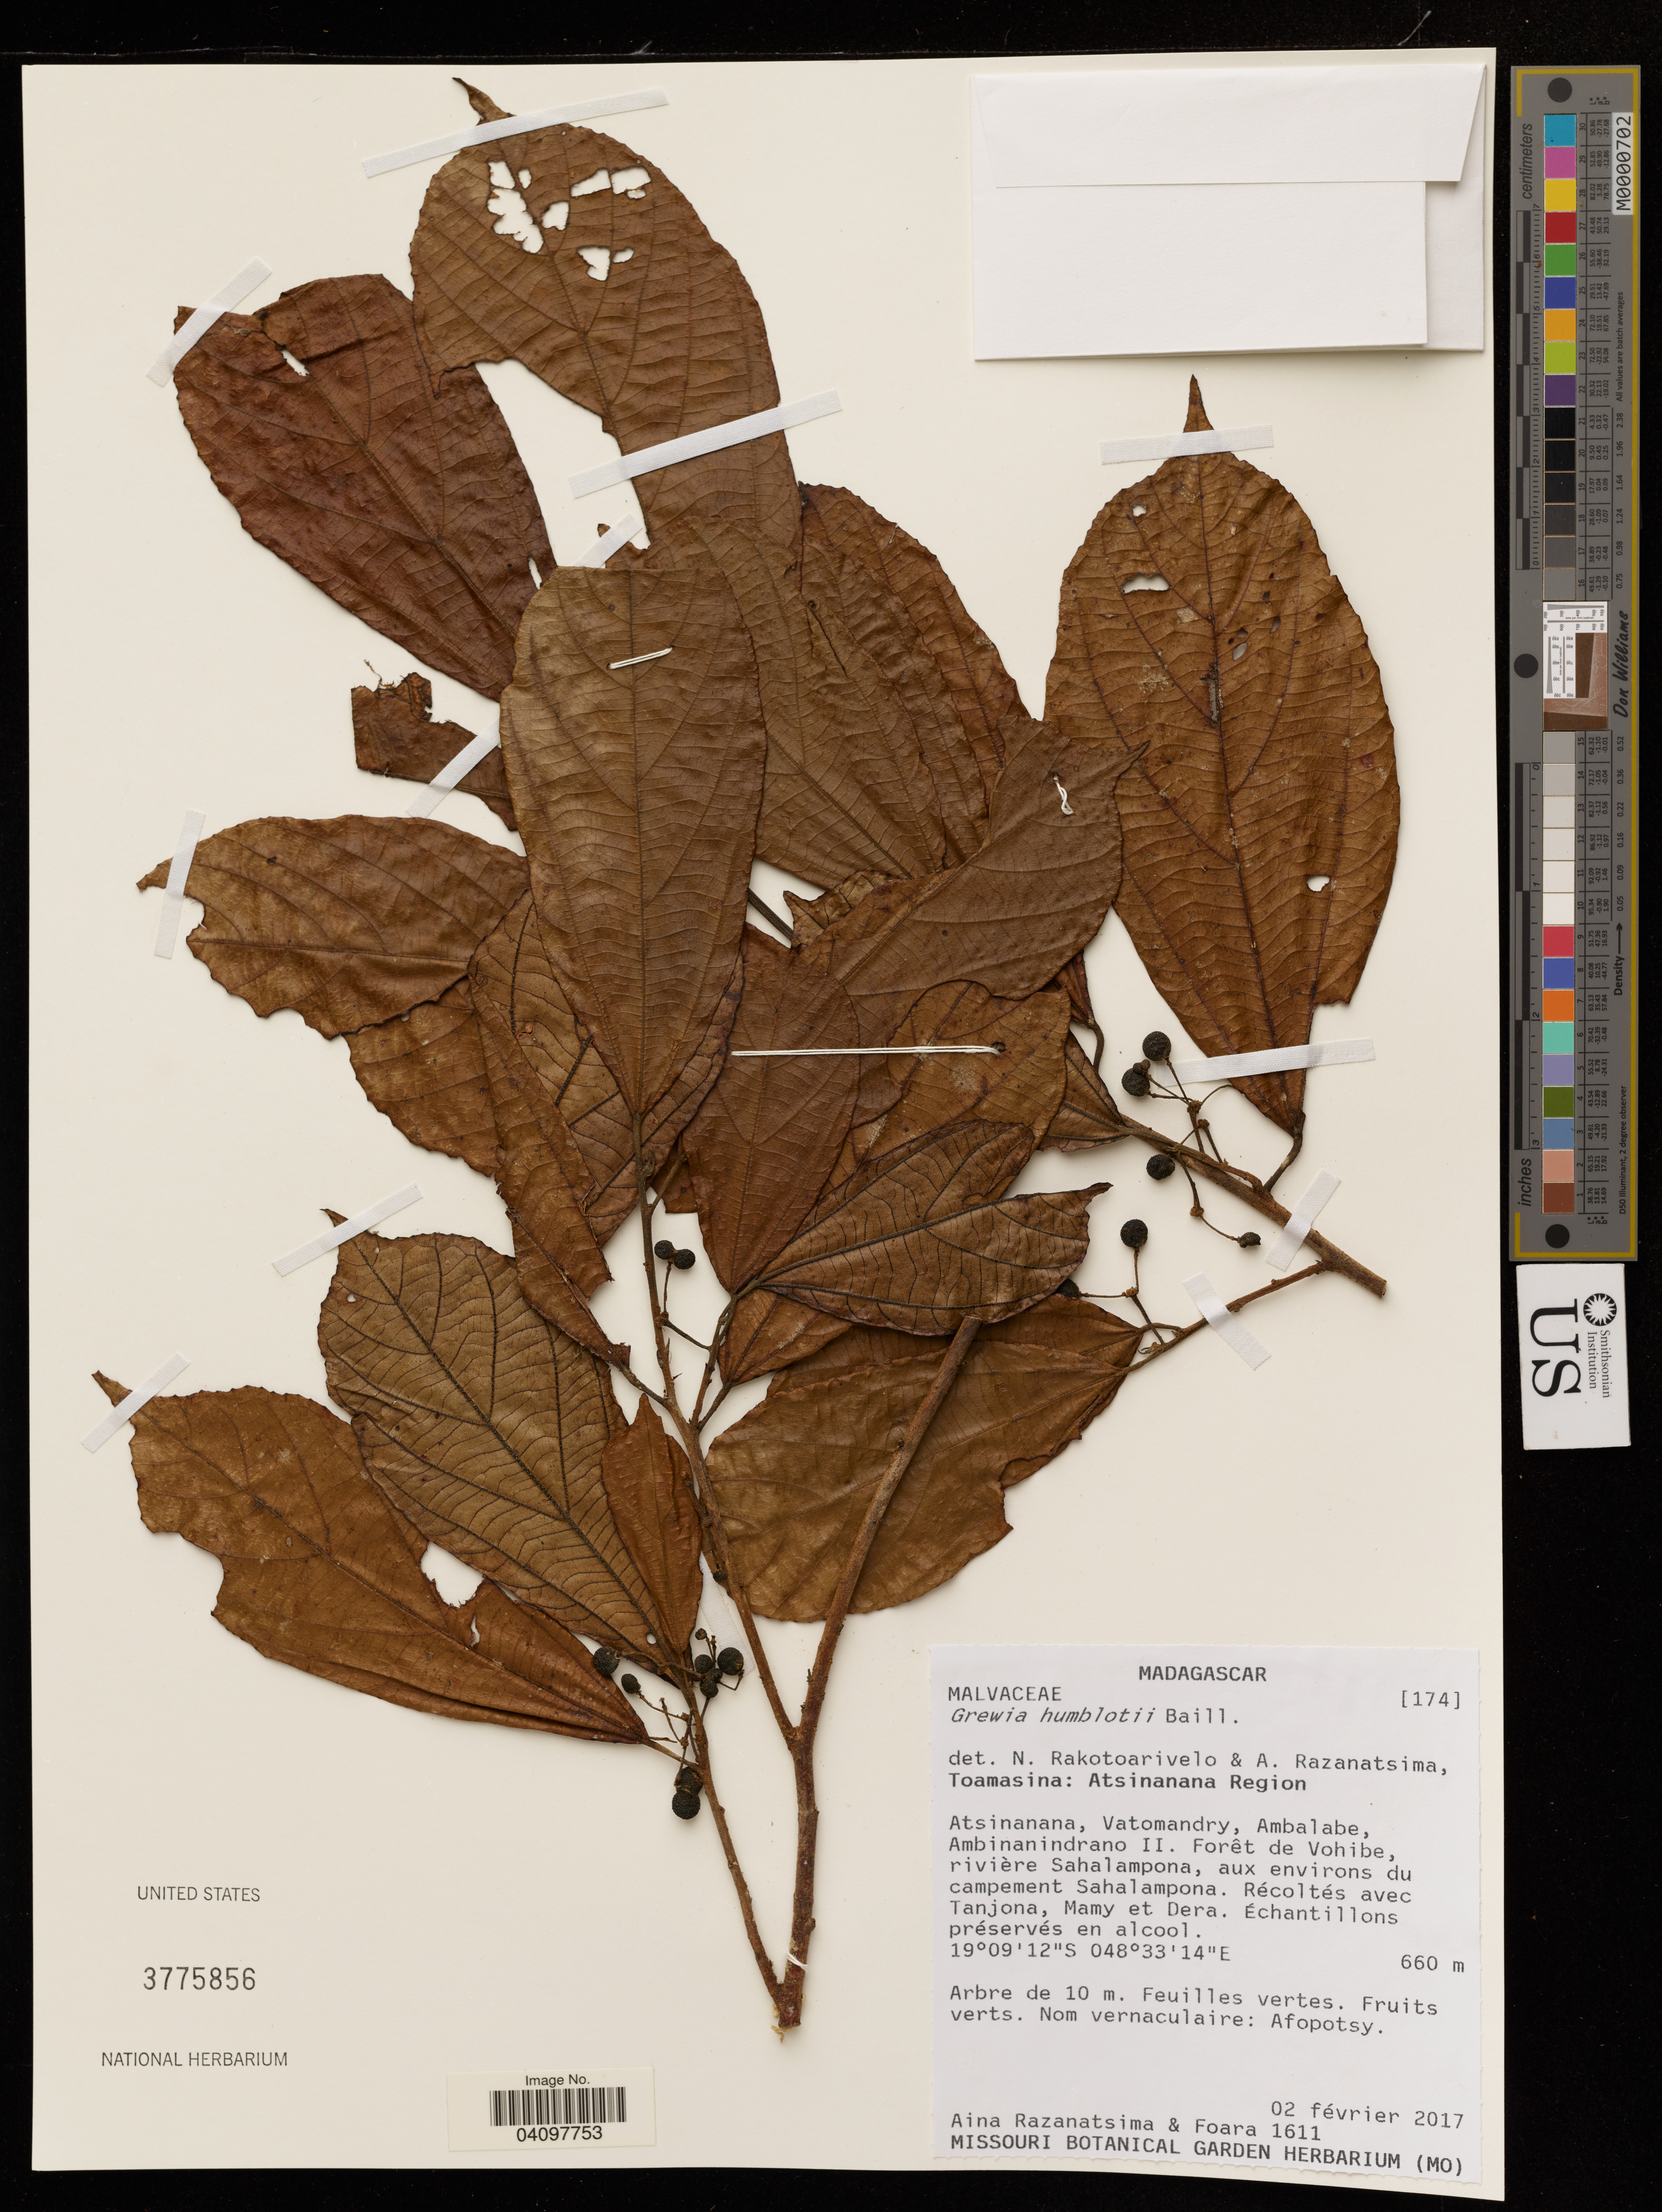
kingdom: Plantae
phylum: Tracheophyta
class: Magnoliopsida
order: Malvales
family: Malvaceae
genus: Grewia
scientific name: Grewia humblotii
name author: Baill.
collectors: A. Razanatsima & -. Foara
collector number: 1611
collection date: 2017-02-02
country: Madagascar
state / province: Toamasina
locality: Atsinanana Region. Atsinanana, Vatomandry, Ambalabe, Ambinanindrano II. Forêt de Vohibe, rivière Sahalampona, aux environs du campement Sahalampona. Récoltés avec Tanjona, Mamy et Dera. Échantillons préservés en alcool.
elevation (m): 660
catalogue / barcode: US 3775856